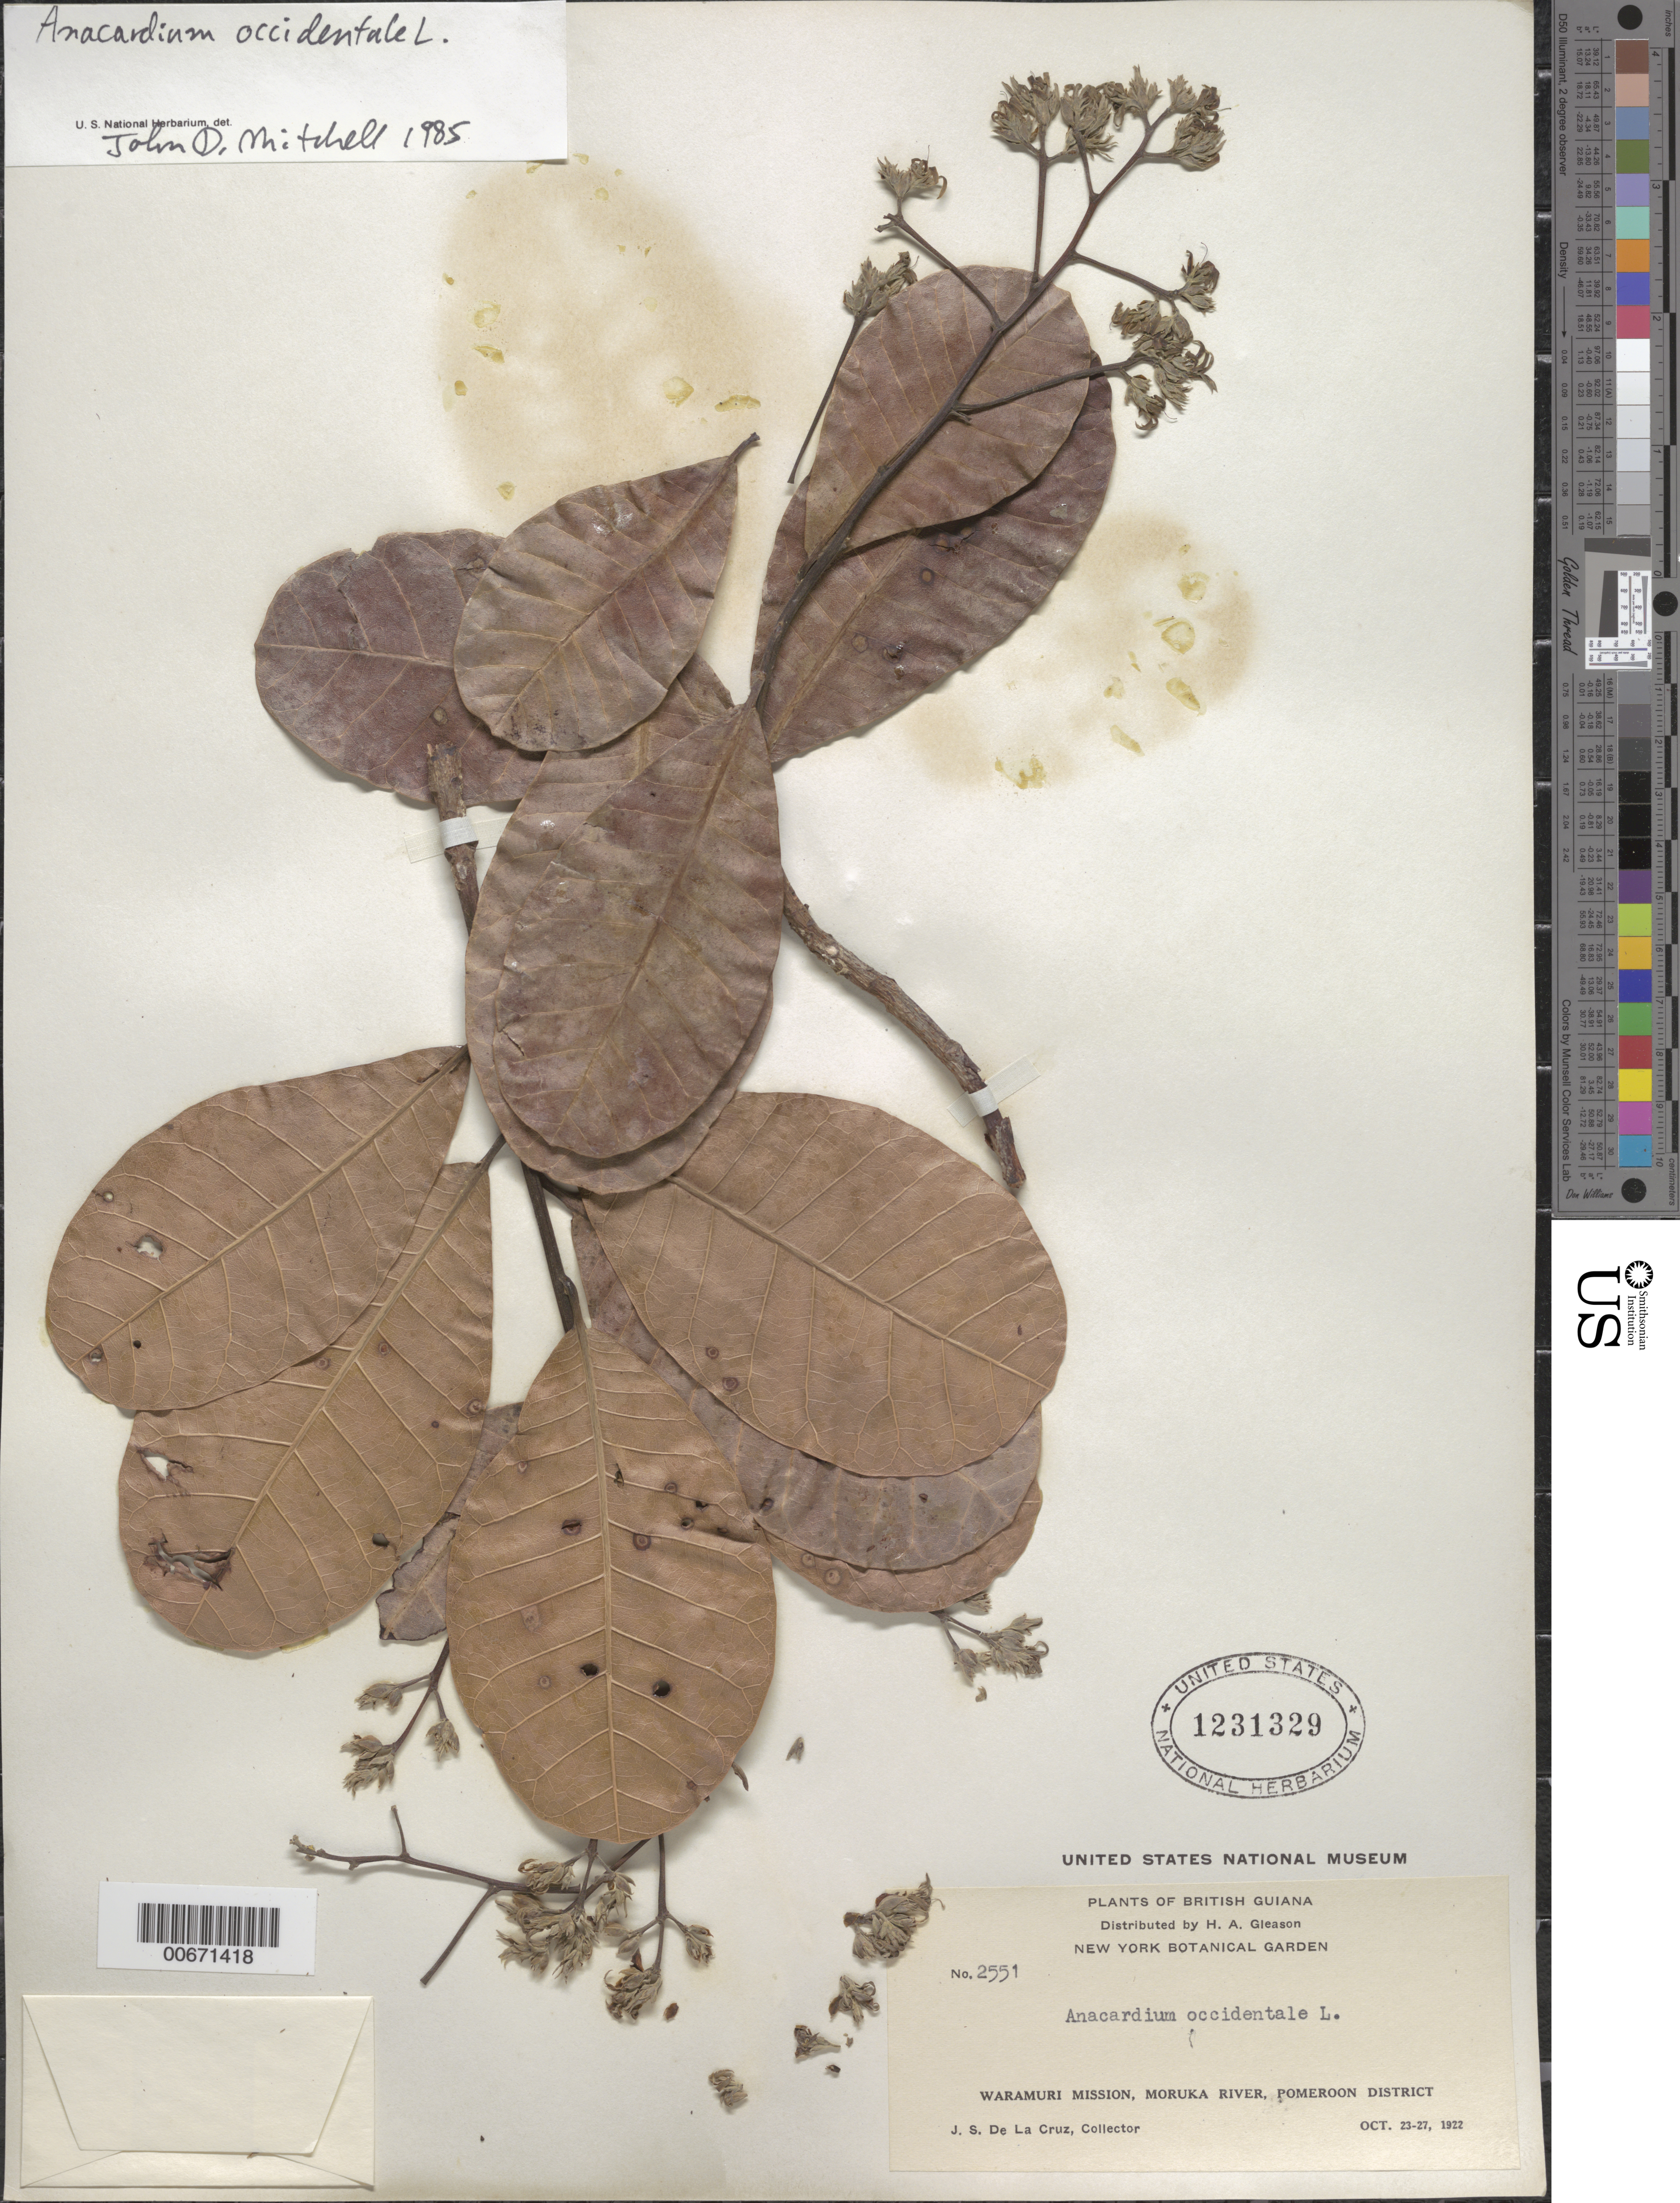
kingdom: Plantae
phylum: Tracheophyta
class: Magnoliopsida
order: Sapindales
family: Anacardiaceae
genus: Anacardium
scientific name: Anacardium occidentale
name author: L.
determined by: Mitchell, John D.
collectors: J. S. de la Cruz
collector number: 2551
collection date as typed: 23-Oct-22 to 27-Oct-22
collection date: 1922-10-23/1922-10-27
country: Guyana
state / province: Pomeroon-Supenaam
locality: Waramuri Mission, Moruka R., Pomeroon Dist.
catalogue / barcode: US 1231329